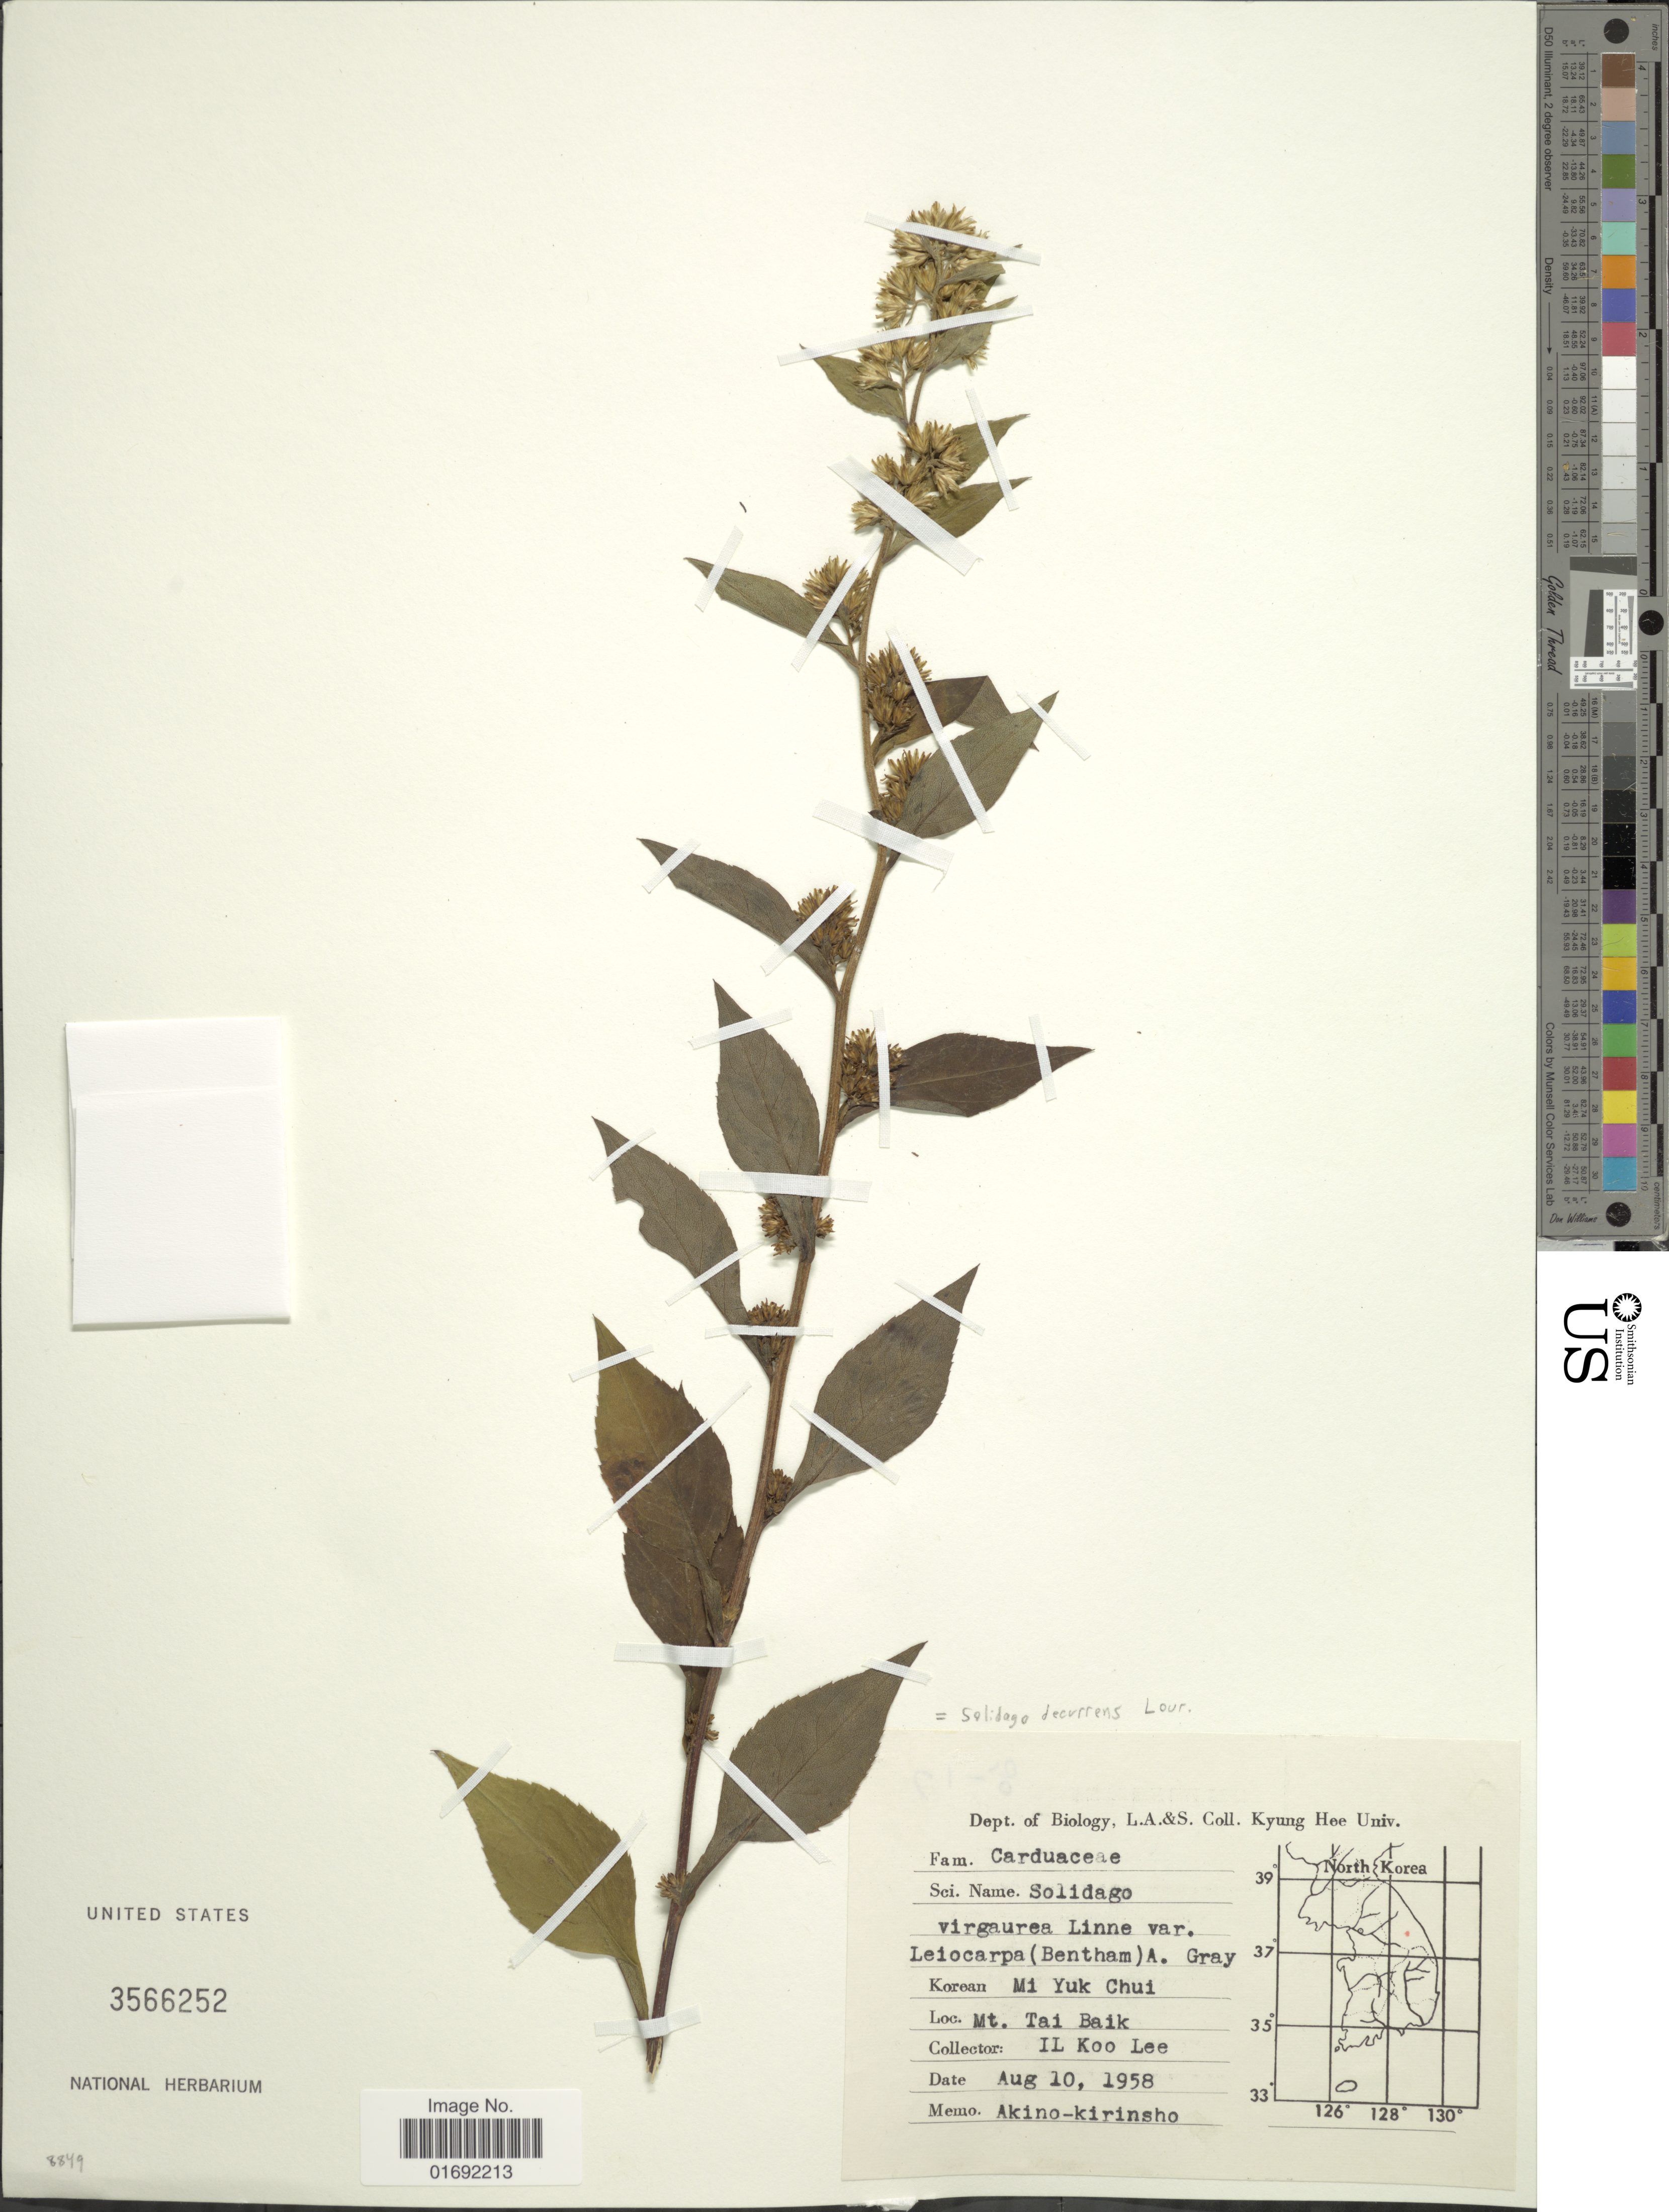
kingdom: Plantae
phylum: Tracheophyta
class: Magnoliopsida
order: Asterales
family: Asteraceae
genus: Solidago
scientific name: Solidago virgaurea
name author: L.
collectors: I. Lee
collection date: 1958-08-10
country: South Korea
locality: Mt. Tai Baik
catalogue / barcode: US 3566252